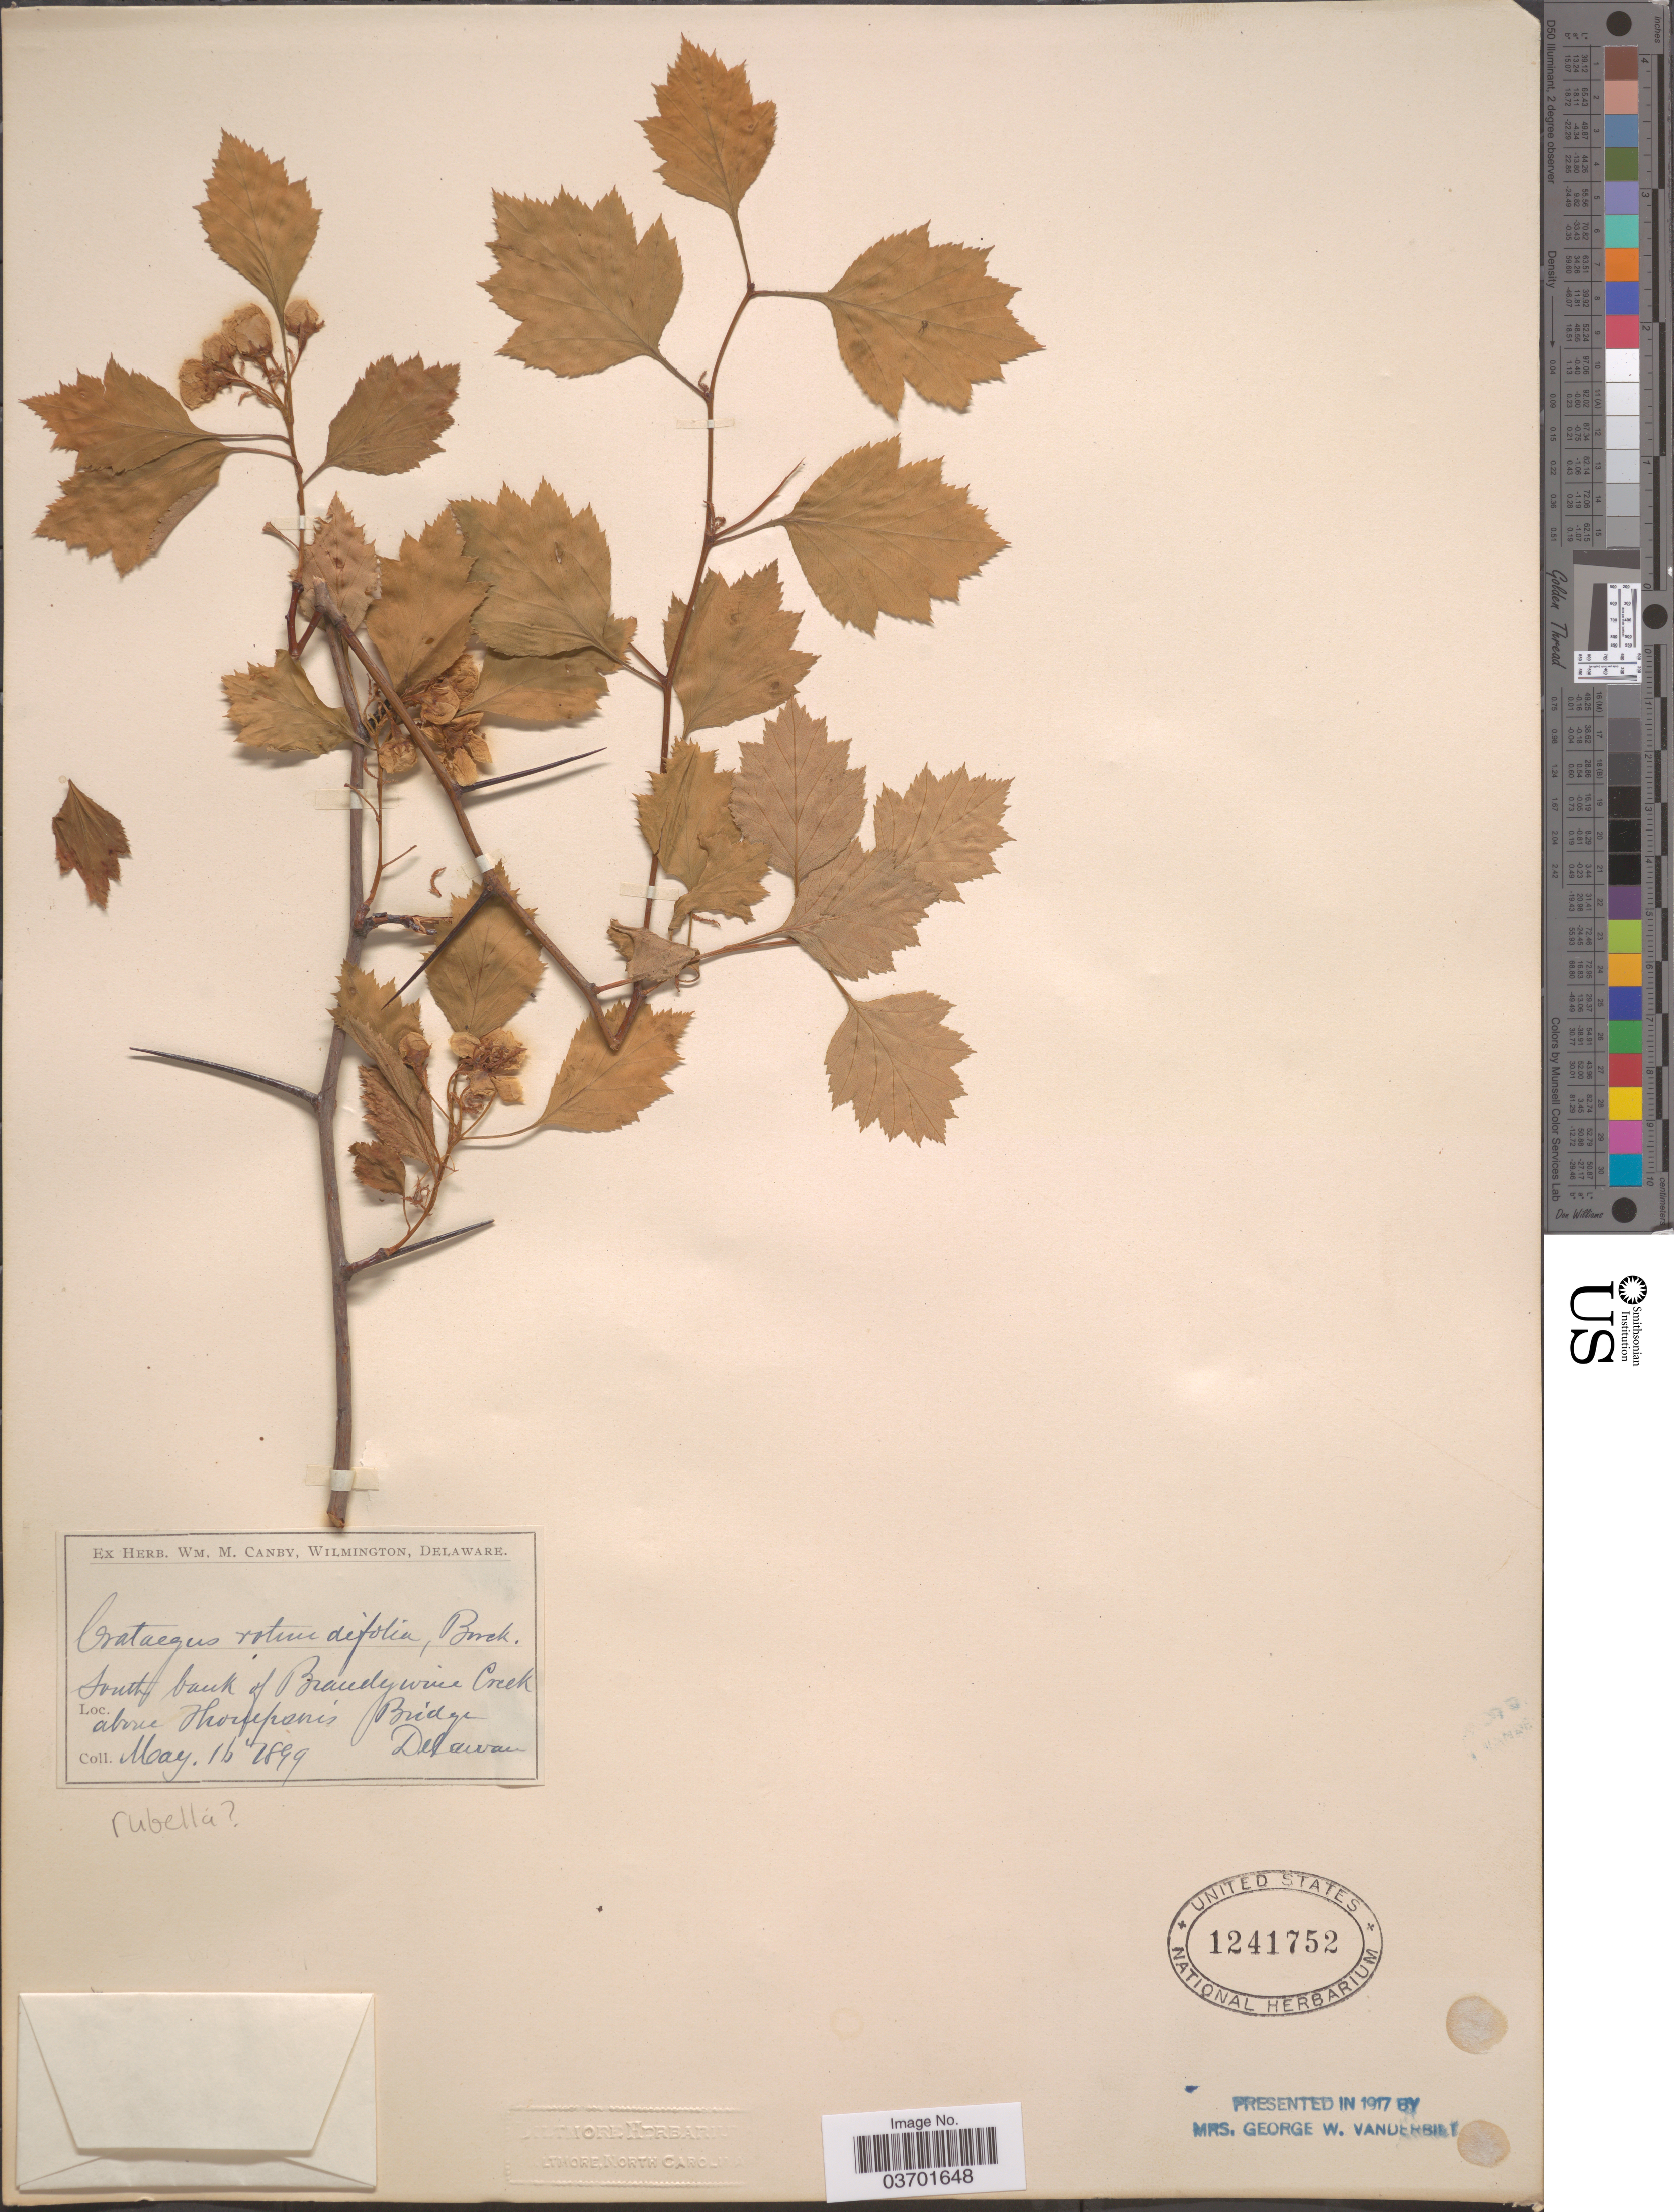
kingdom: Plantae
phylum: Tracheophyta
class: Magnoliopsida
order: Rosales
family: Rosaceae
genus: Crataegus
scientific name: Crataegus rubella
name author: Beadle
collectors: ex herb. W.M. Canby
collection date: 1899-05-16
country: United States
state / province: Delaware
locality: South bank of Brandywine Creek above Thompson's Bridge.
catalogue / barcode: US 1241752